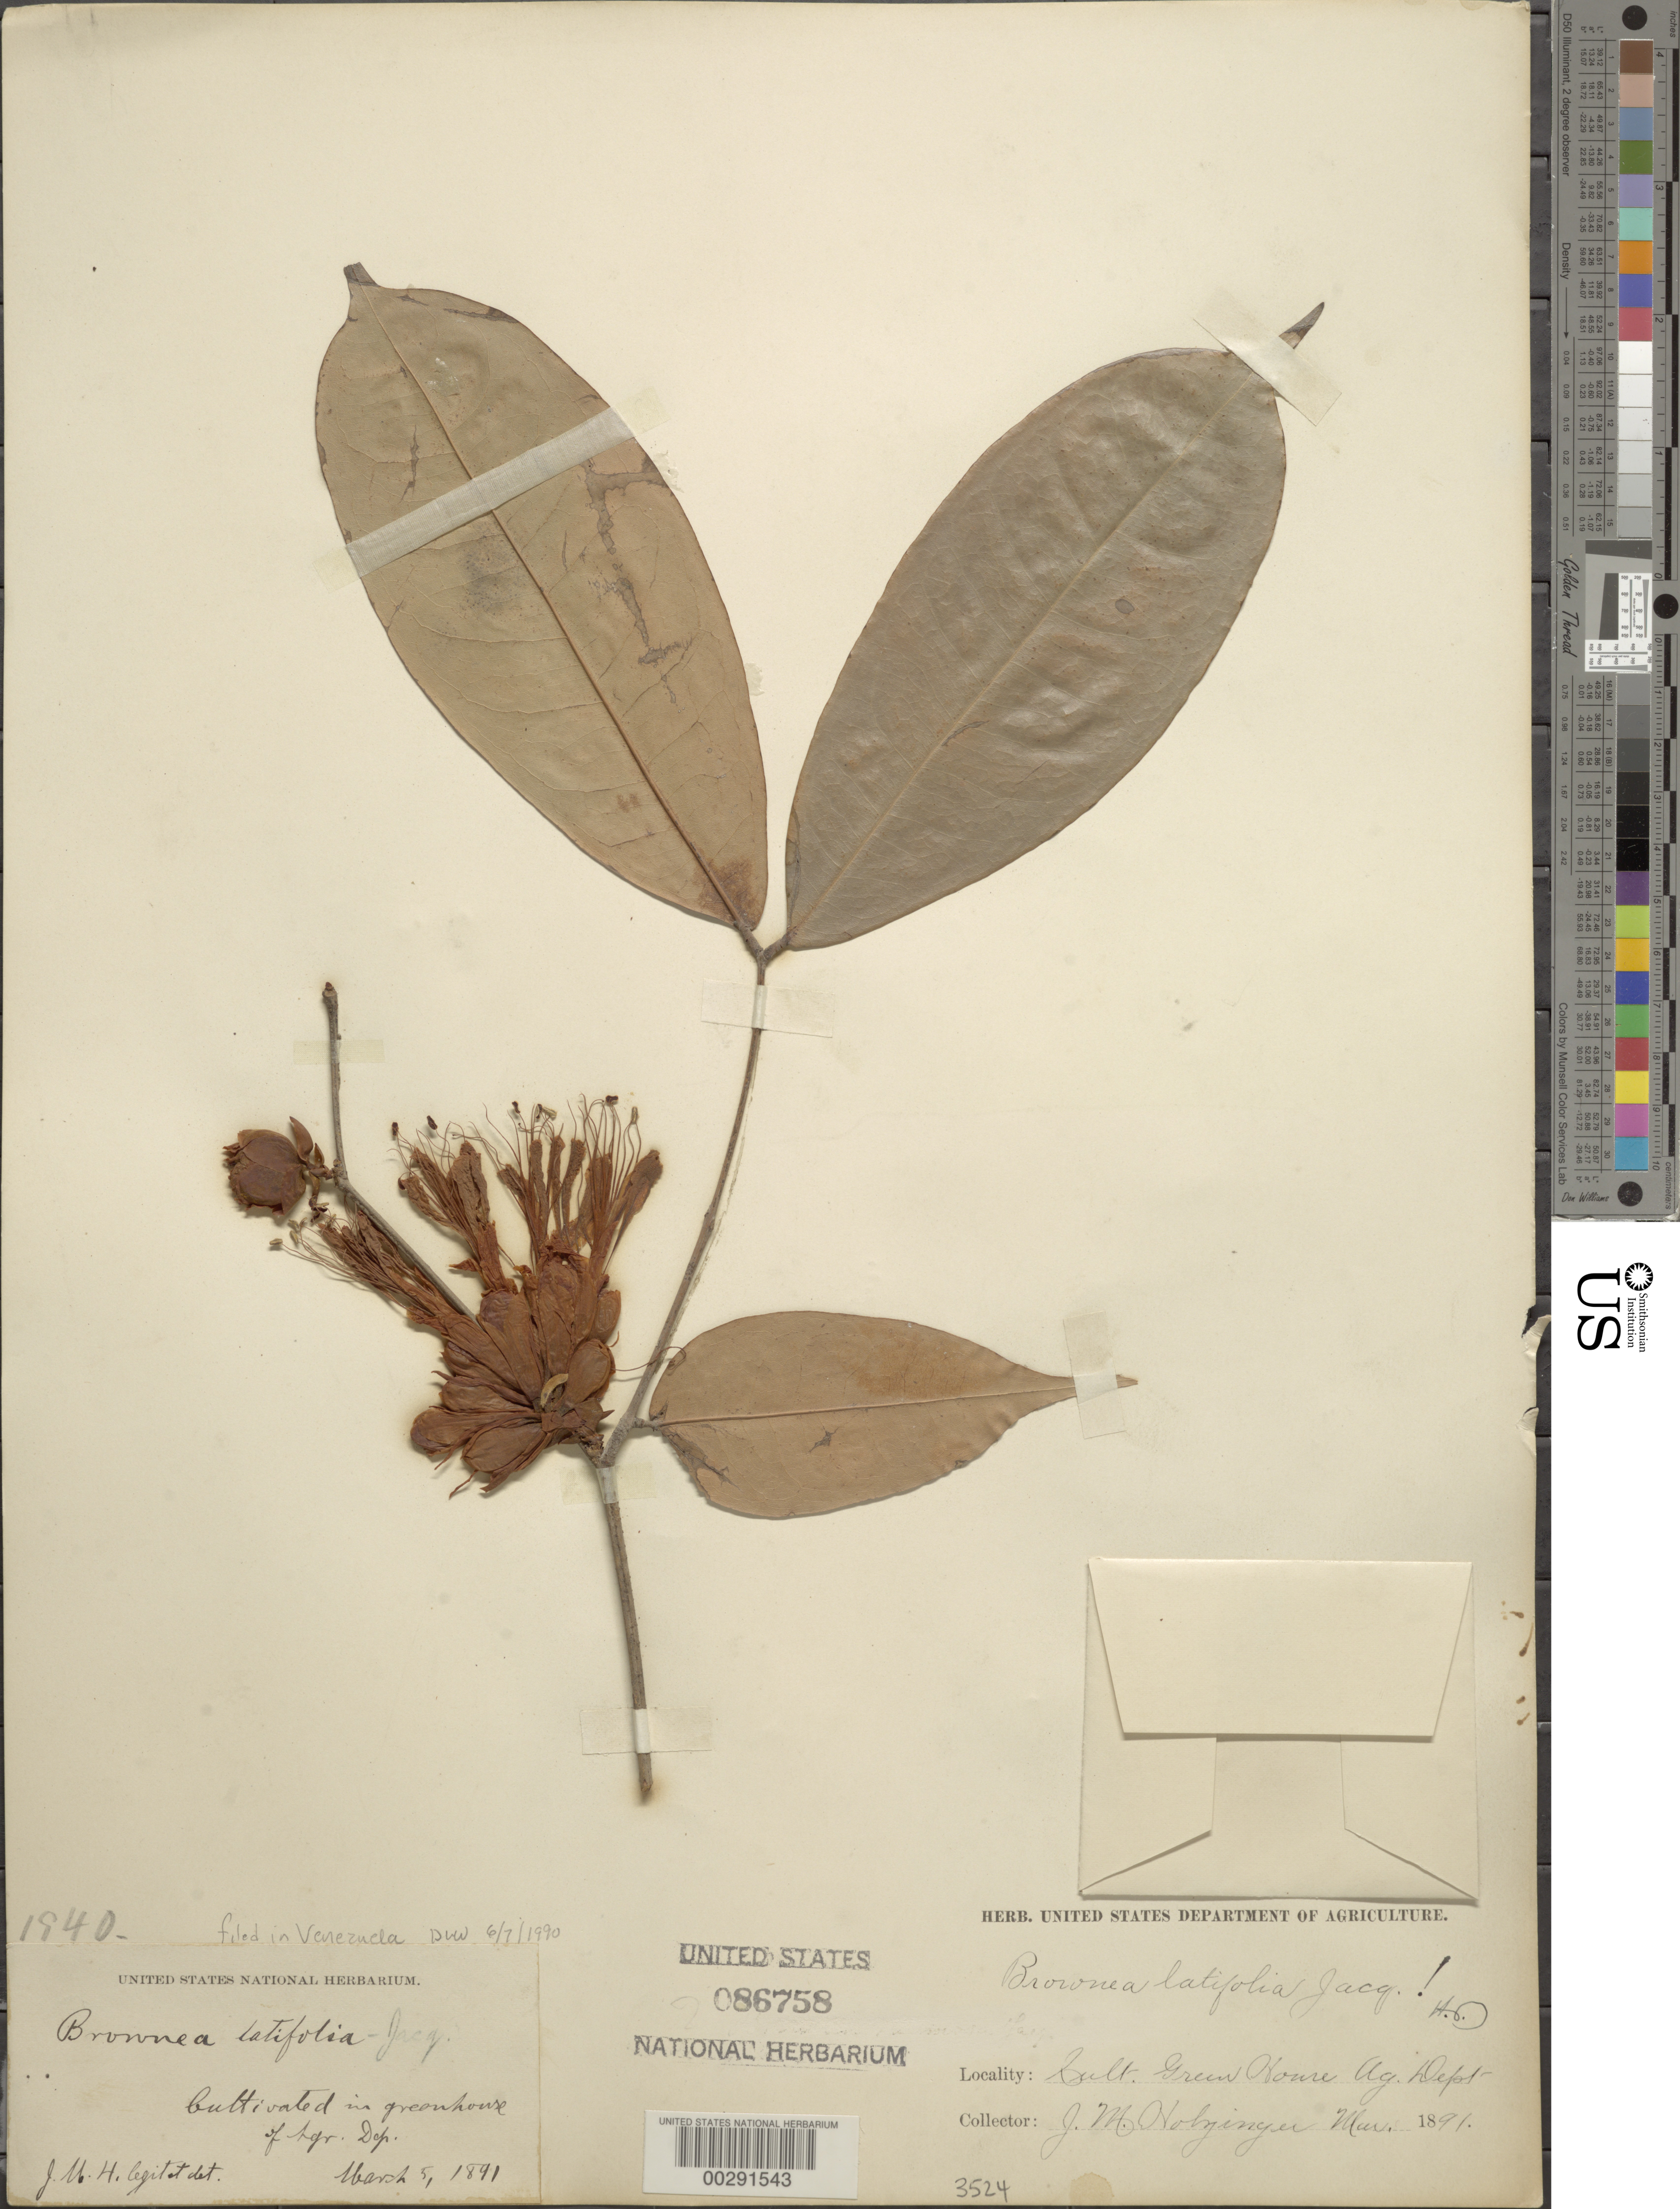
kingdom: Plantae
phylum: Tracheophyta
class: Magnoliopsida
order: Fabales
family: Fabaceae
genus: Brownea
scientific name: Brownea latifolia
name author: Jacq.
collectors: J. M. Holzinger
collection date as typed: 05 Mar 1891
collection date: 1891-03-05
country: Venezuela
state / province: Mérida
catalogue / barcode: US 86758